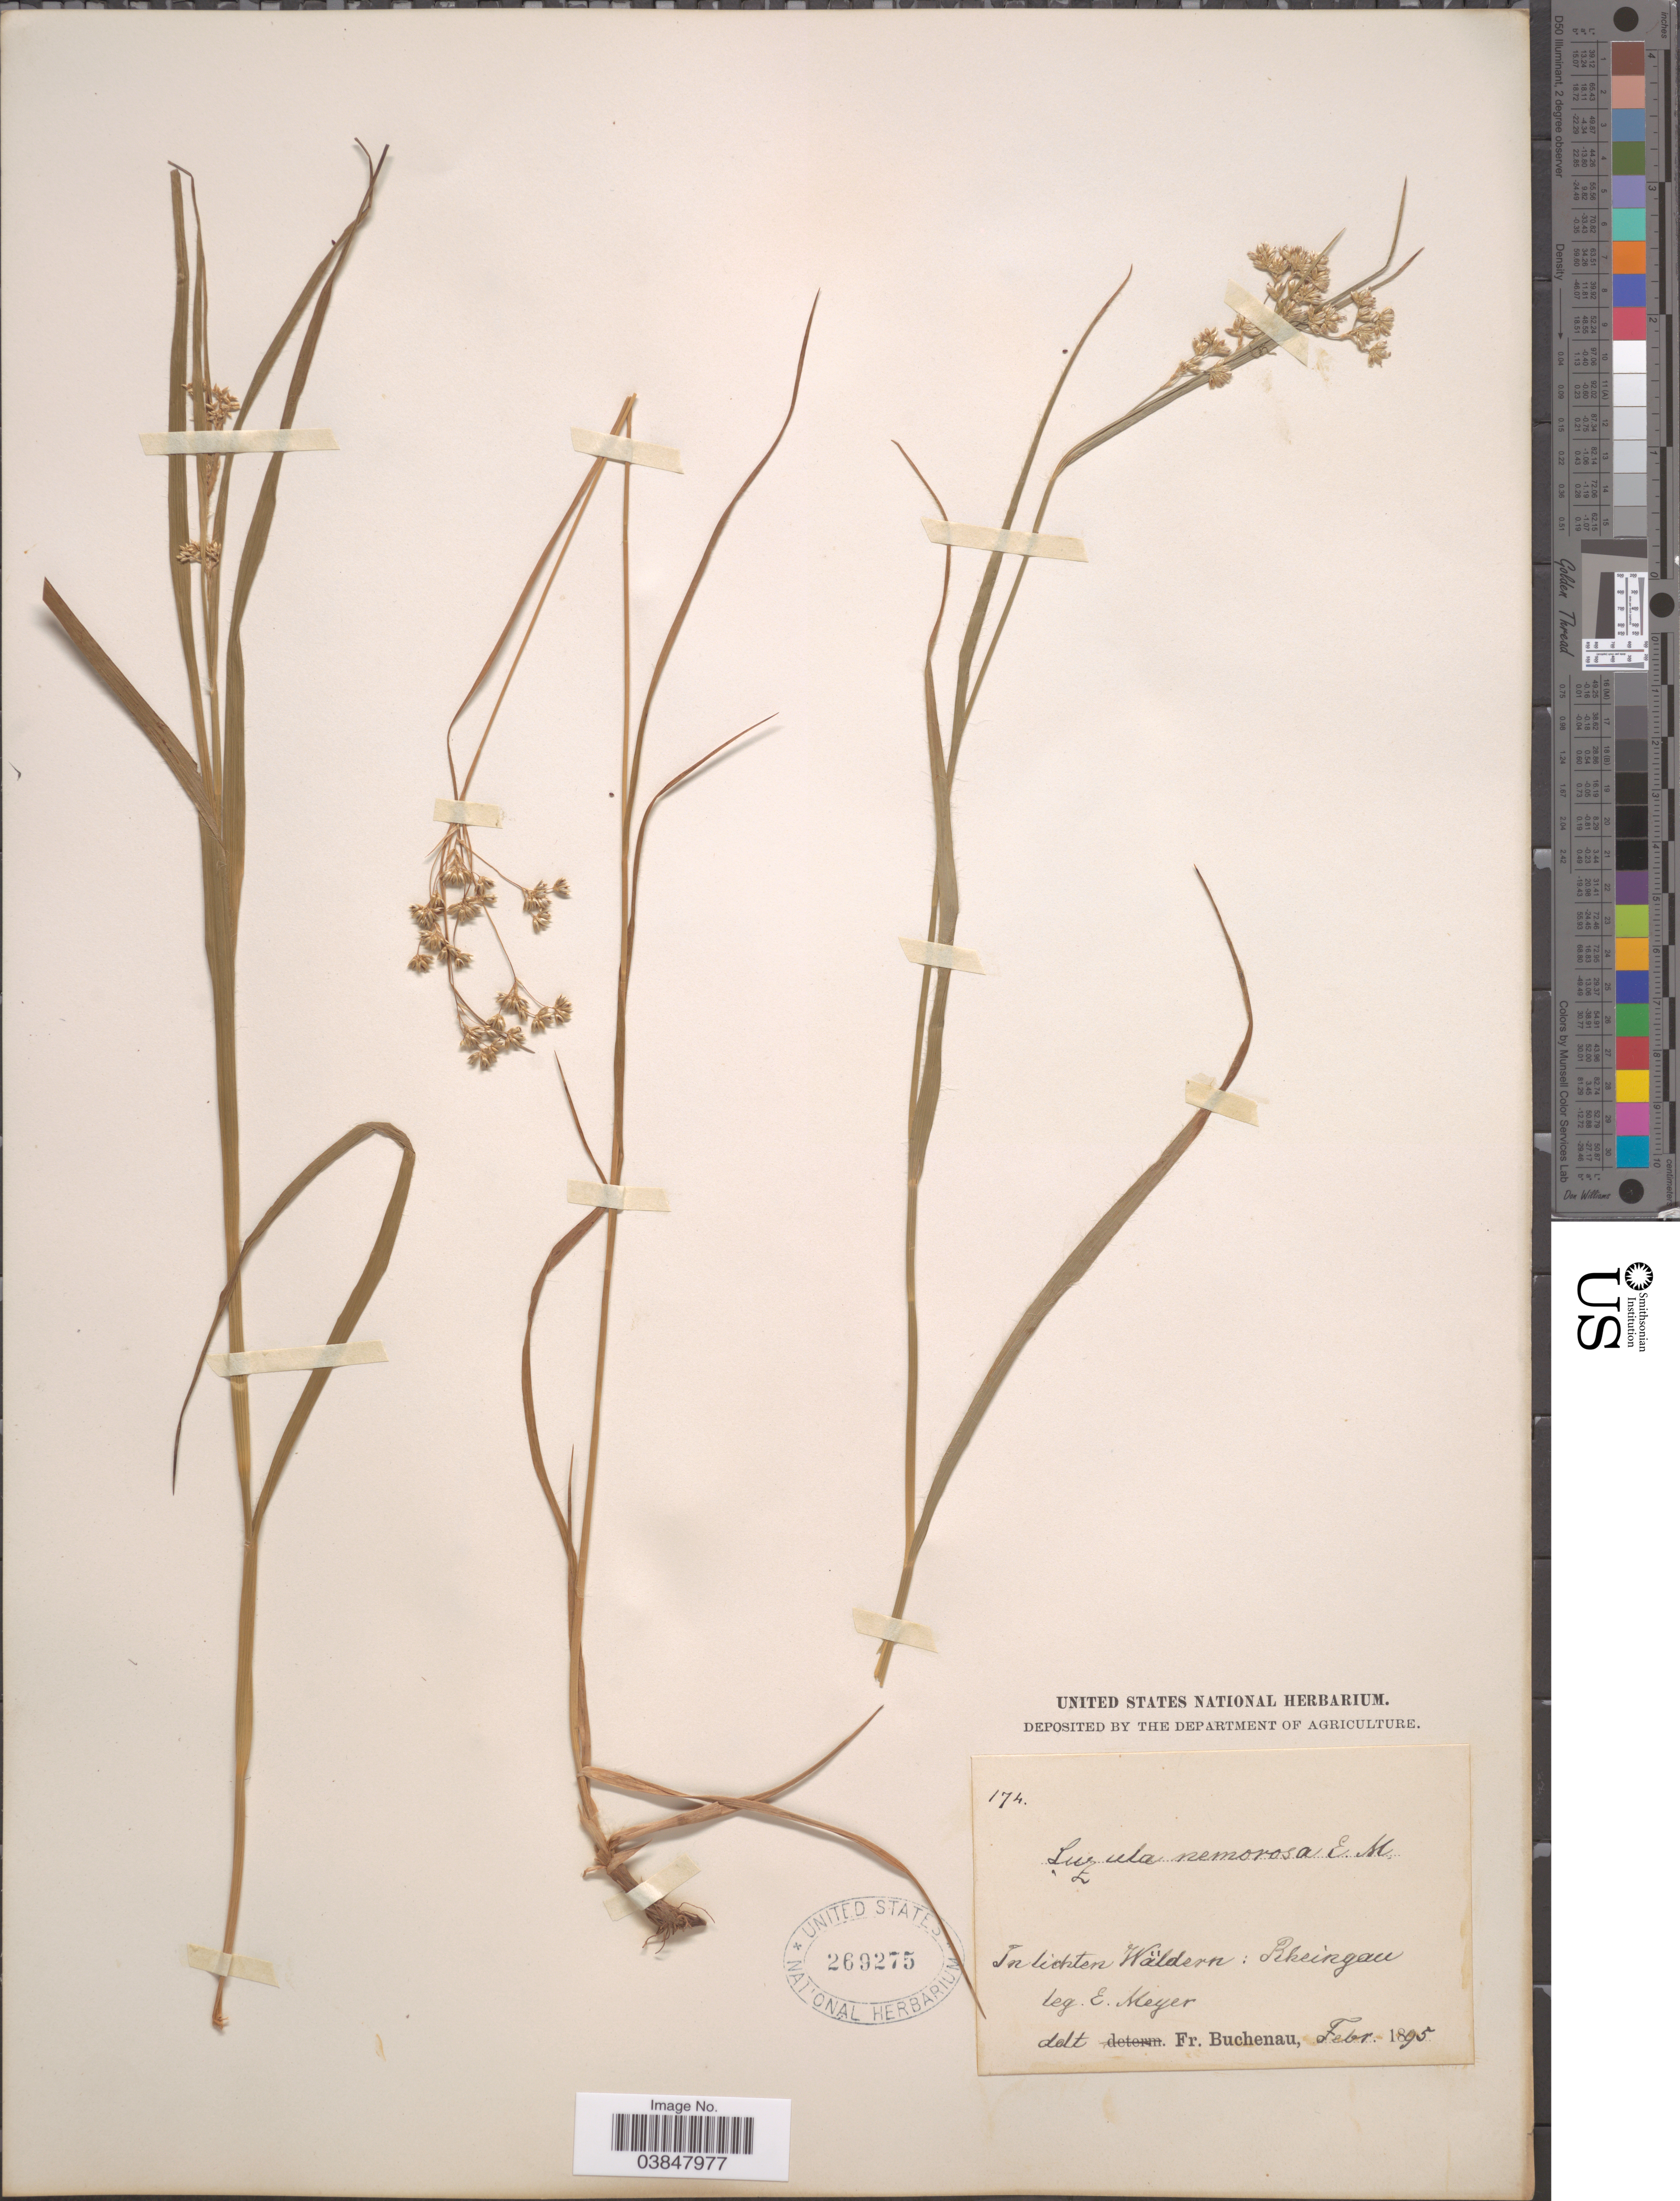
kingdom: Plantae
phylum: Tracheophyta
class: Liliopsida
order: Poales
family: Juncaceae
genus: Luzula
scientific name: Luzula luzuloides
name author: (Lam.) Dandy & Wilmott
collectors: E. Meyer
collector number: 174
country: Germany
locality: In lichten Wäldern: Rkeingau.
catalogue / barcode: US 269275